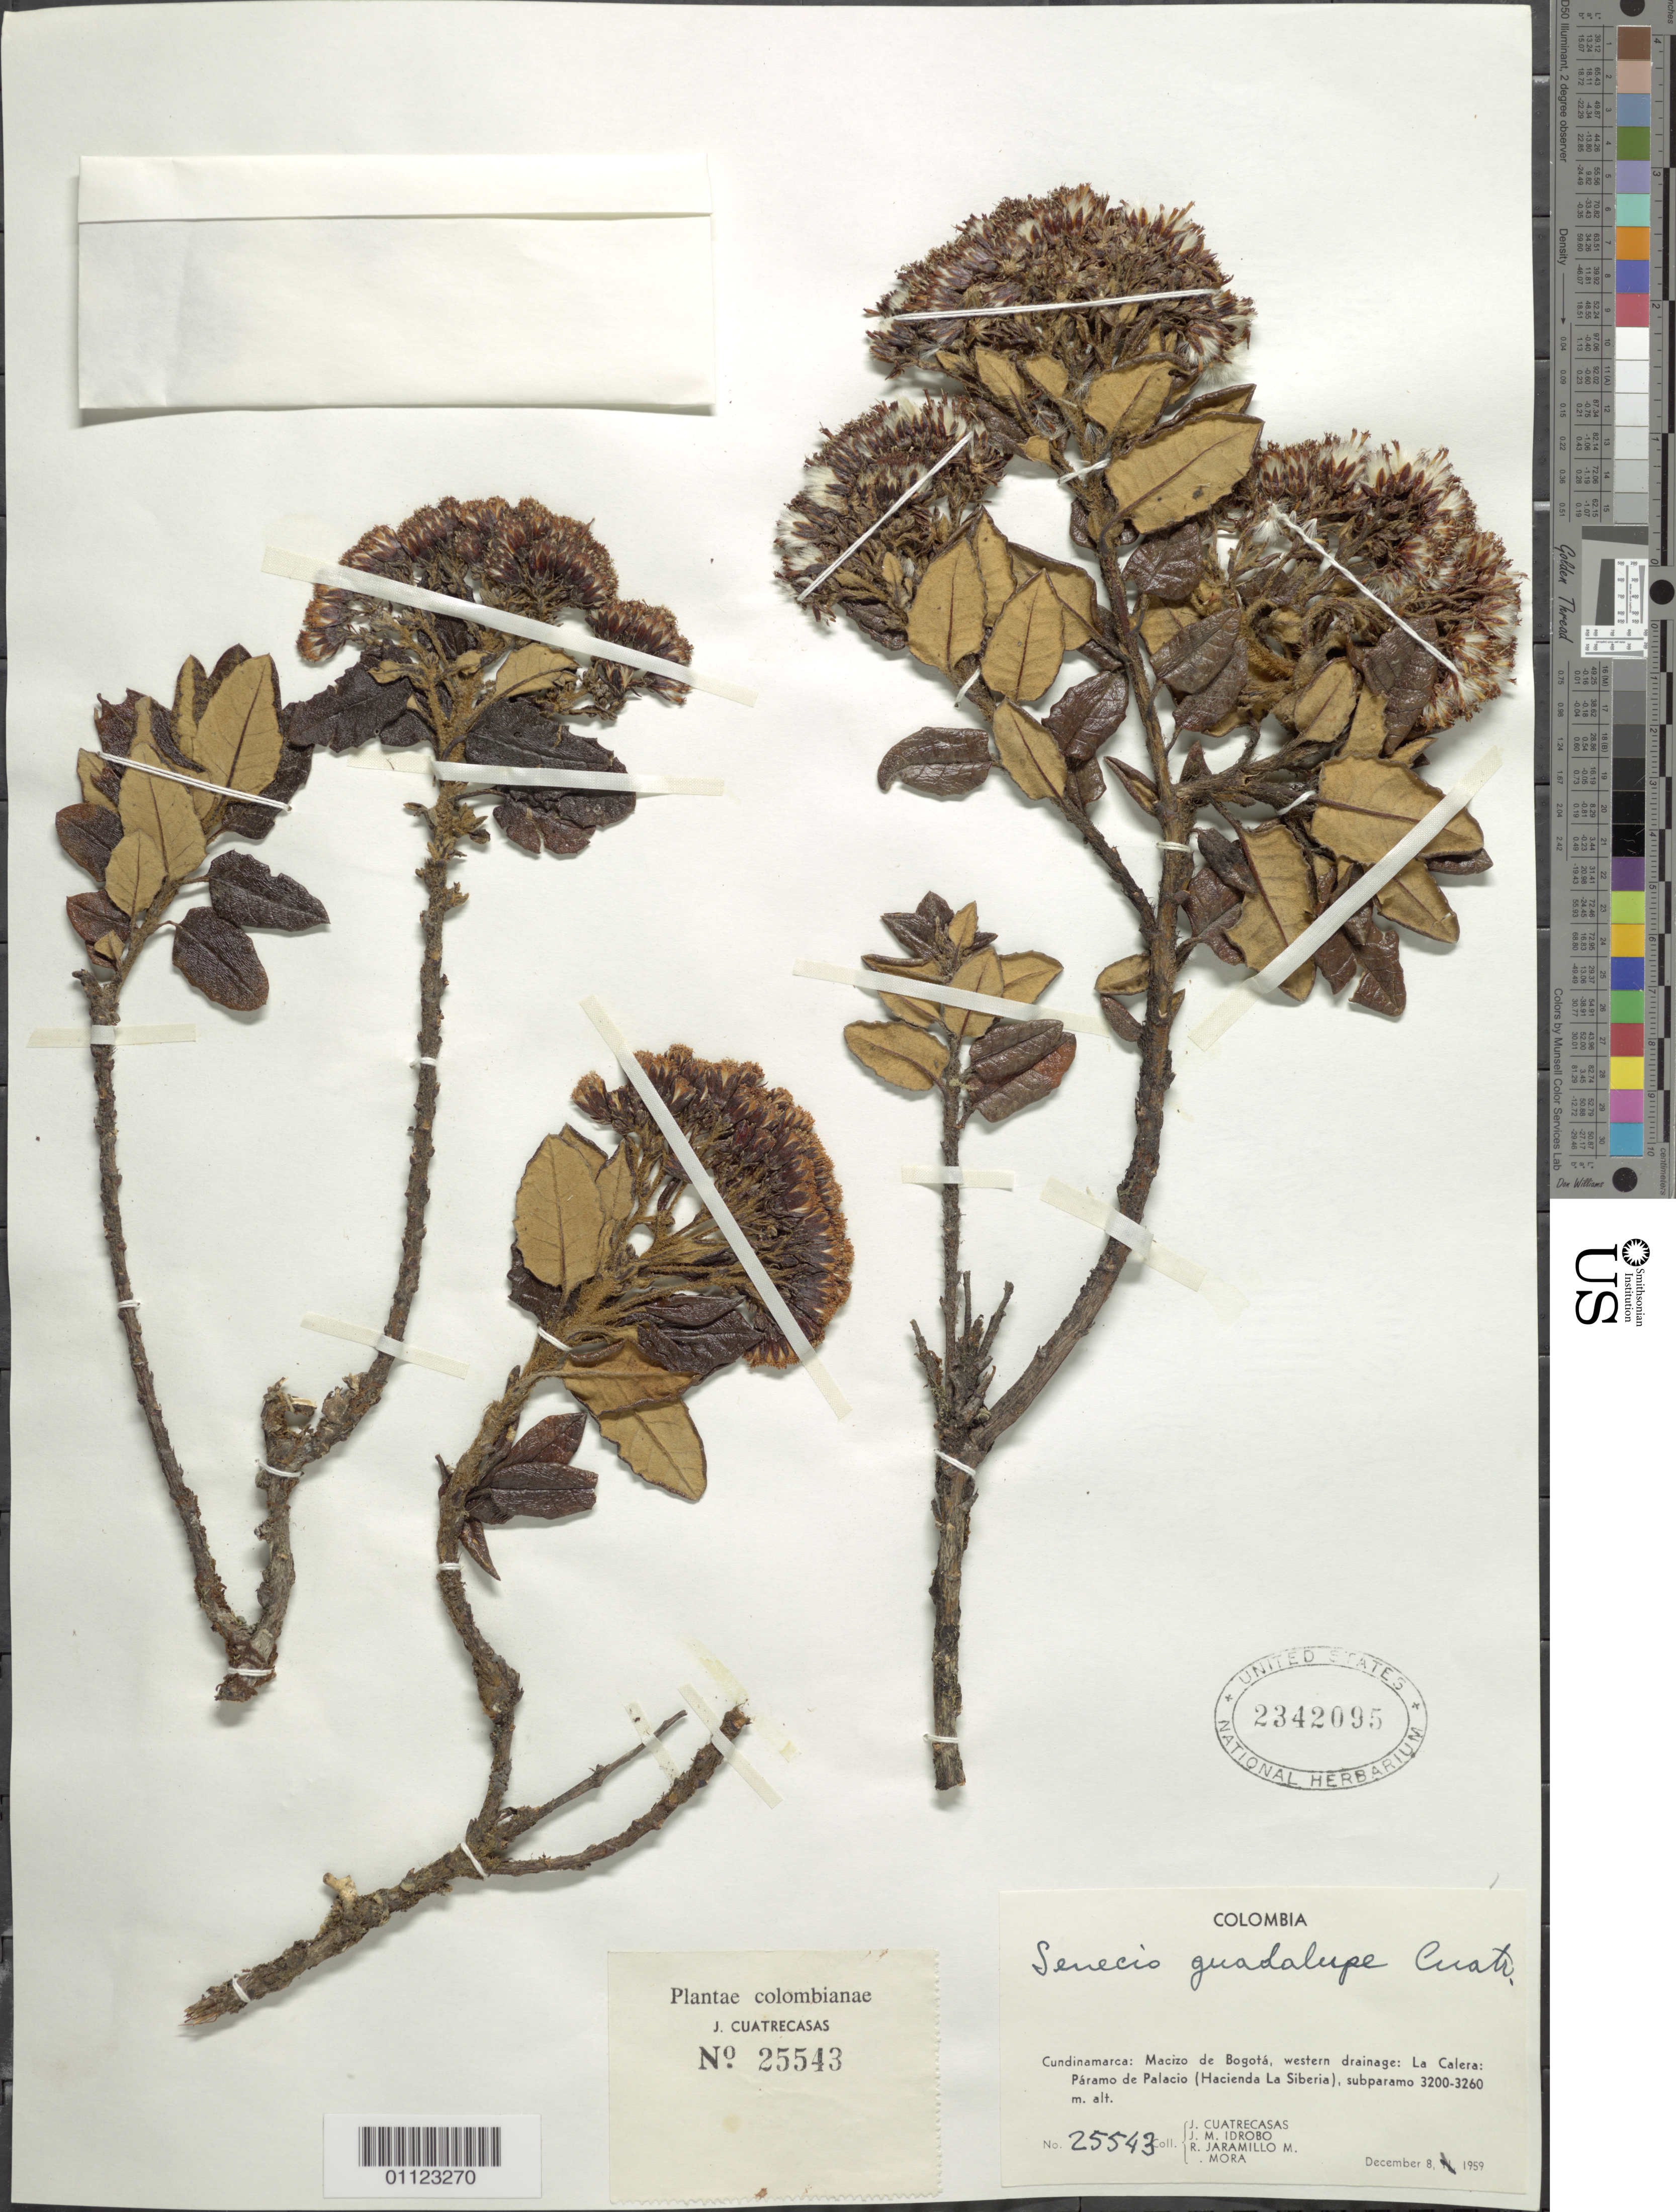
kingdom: Plantae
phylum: Tracheophyta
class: Magnoliopsida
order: Asterales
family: Asteraceae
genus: Pentacalia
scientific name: Pentacalia guadalupe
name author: (Cuatrec.) Cuatrec.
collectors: J. Cuatrecasas, J. M. Idrobo, R. Jaramillo M. & L. Mora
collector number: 25543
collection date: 1959-12-08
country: Colombia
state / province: Cundinamarca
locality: Macizo de Bogota, western drainage: La Calera: Paramo de Palacio (Hacienda La Siberia), subparamo.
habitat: Subparamo.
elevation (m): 3200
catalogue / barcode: US 2342095